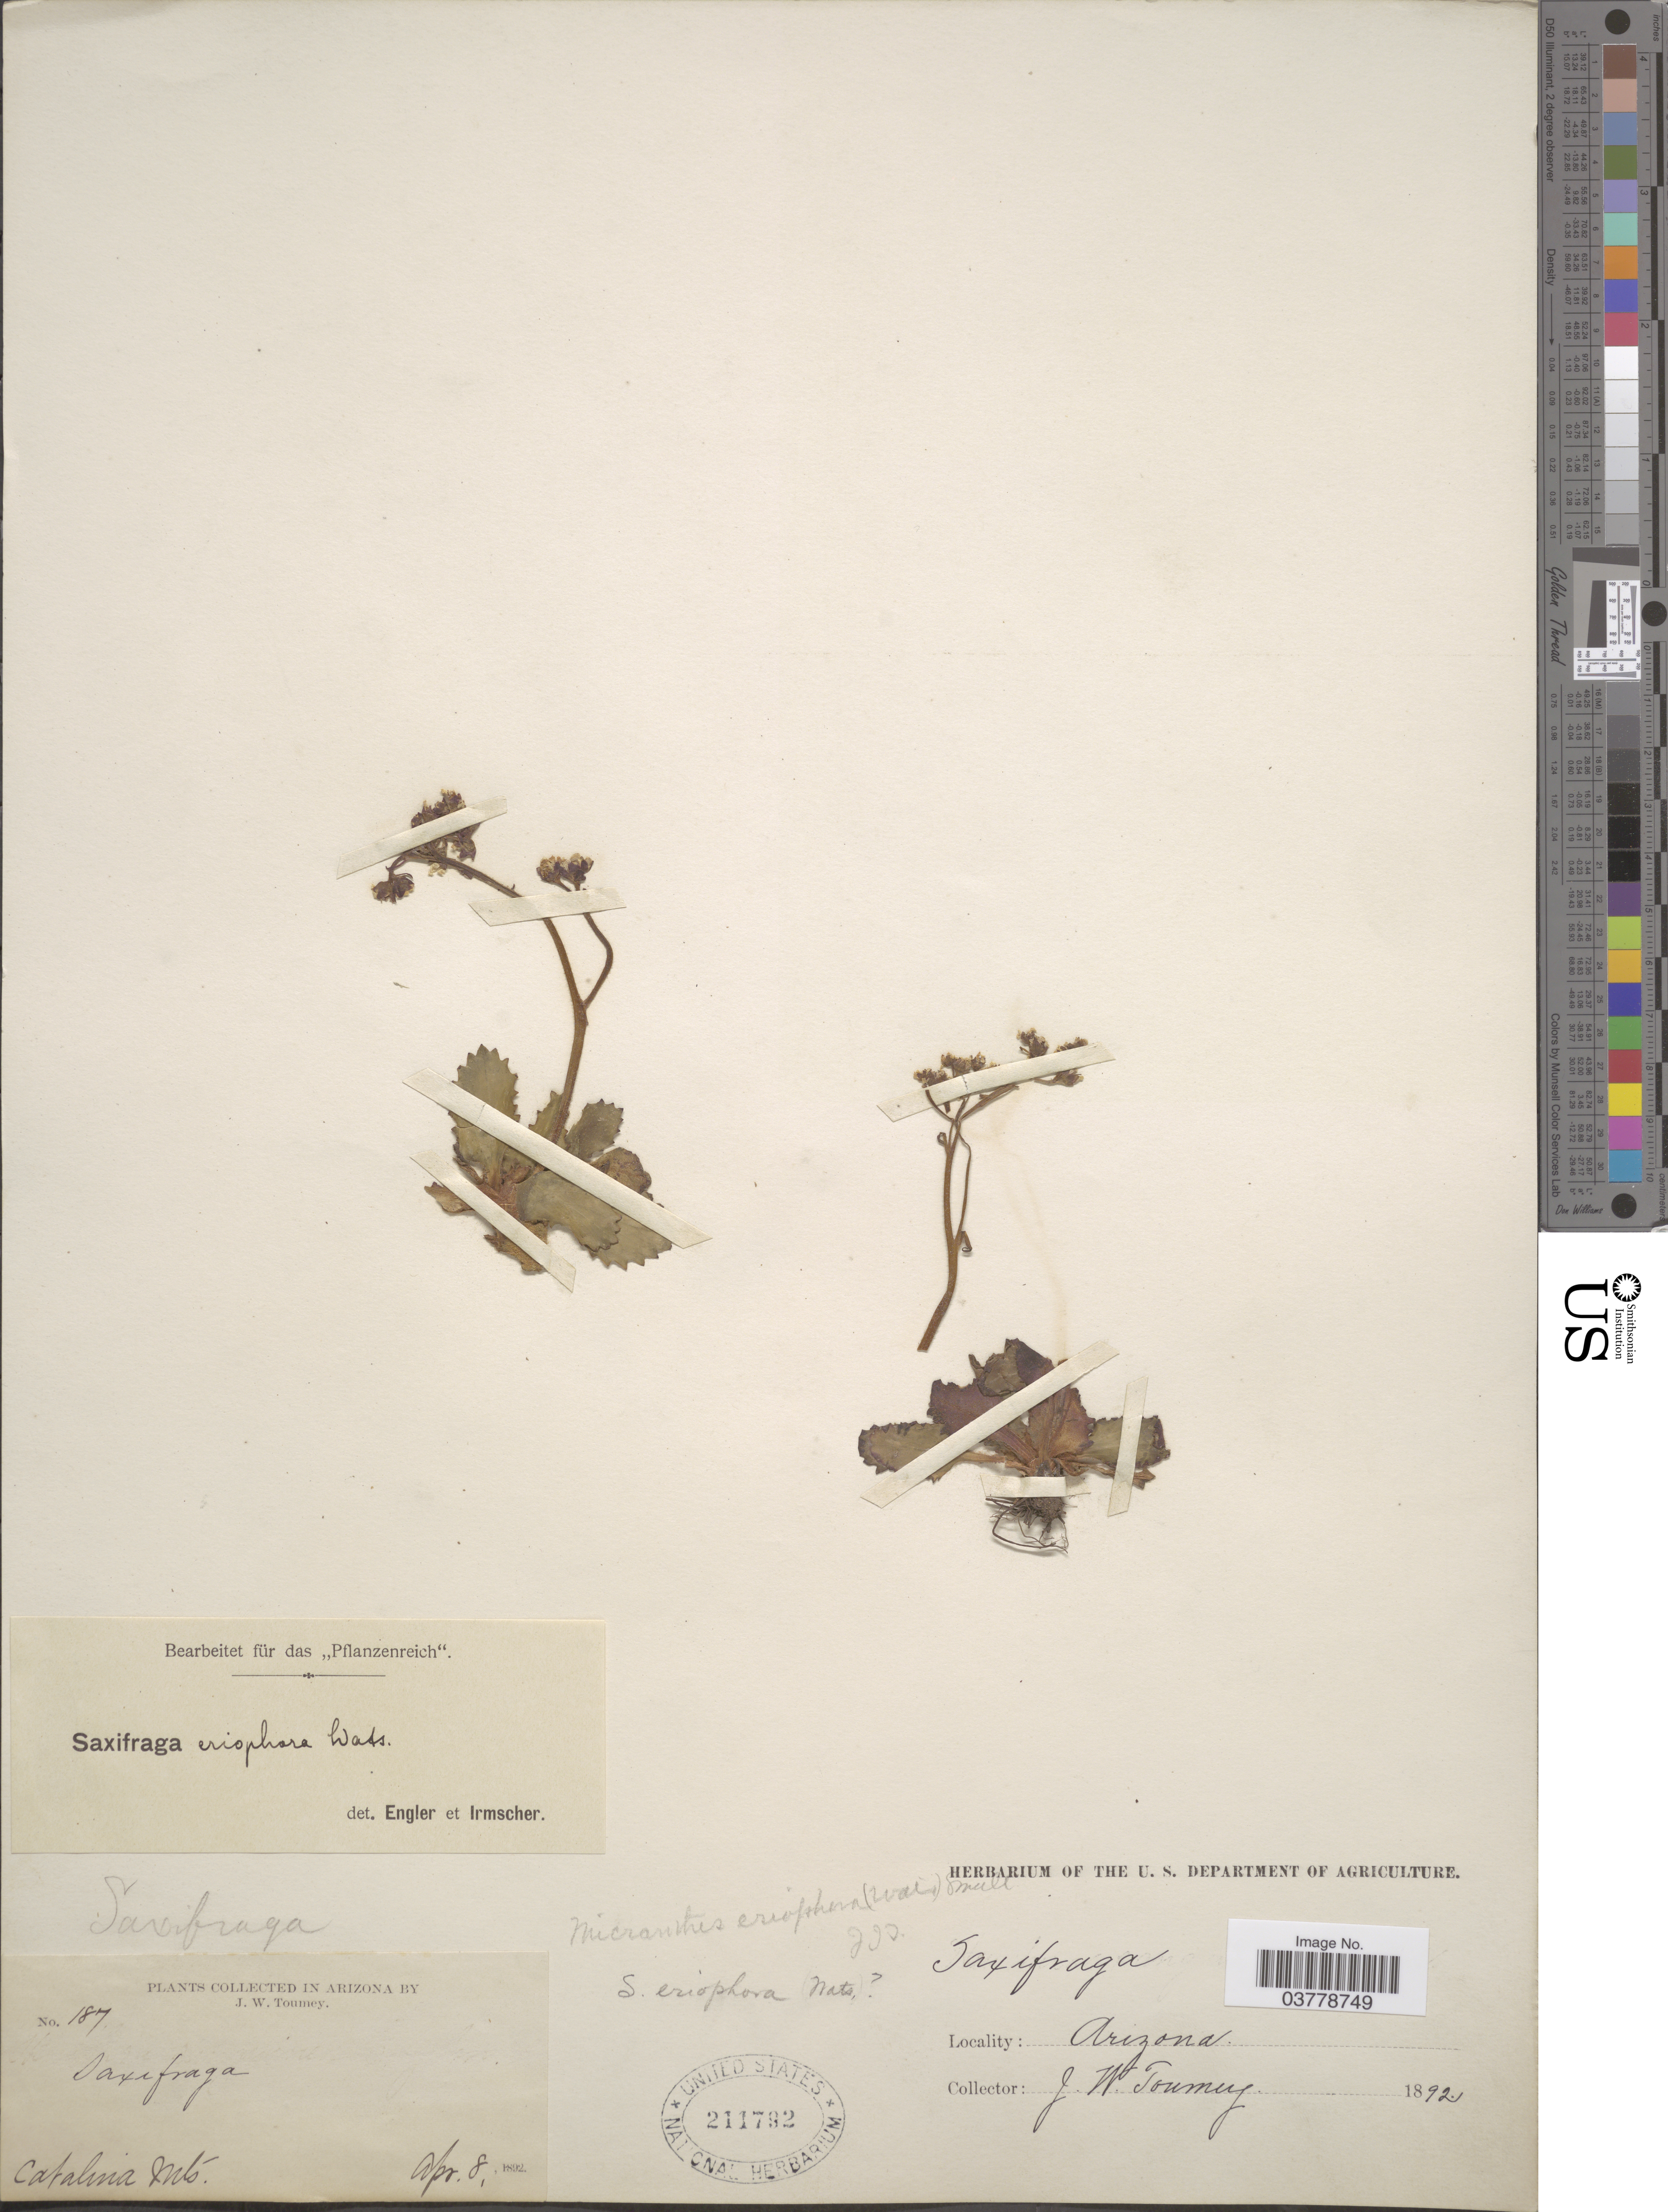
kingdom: Plantae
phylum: Tracheophyta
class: Magnoliopsida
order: Saxifragales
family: Saxifragaceae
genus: Micranthes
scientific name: Micranthes eriophora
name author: (S. Watson) Small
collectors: J. W. Toumey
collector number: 187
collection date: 1892-04-08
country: United States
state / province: Arizona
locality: Catalina Mts.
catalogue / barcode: US 211792